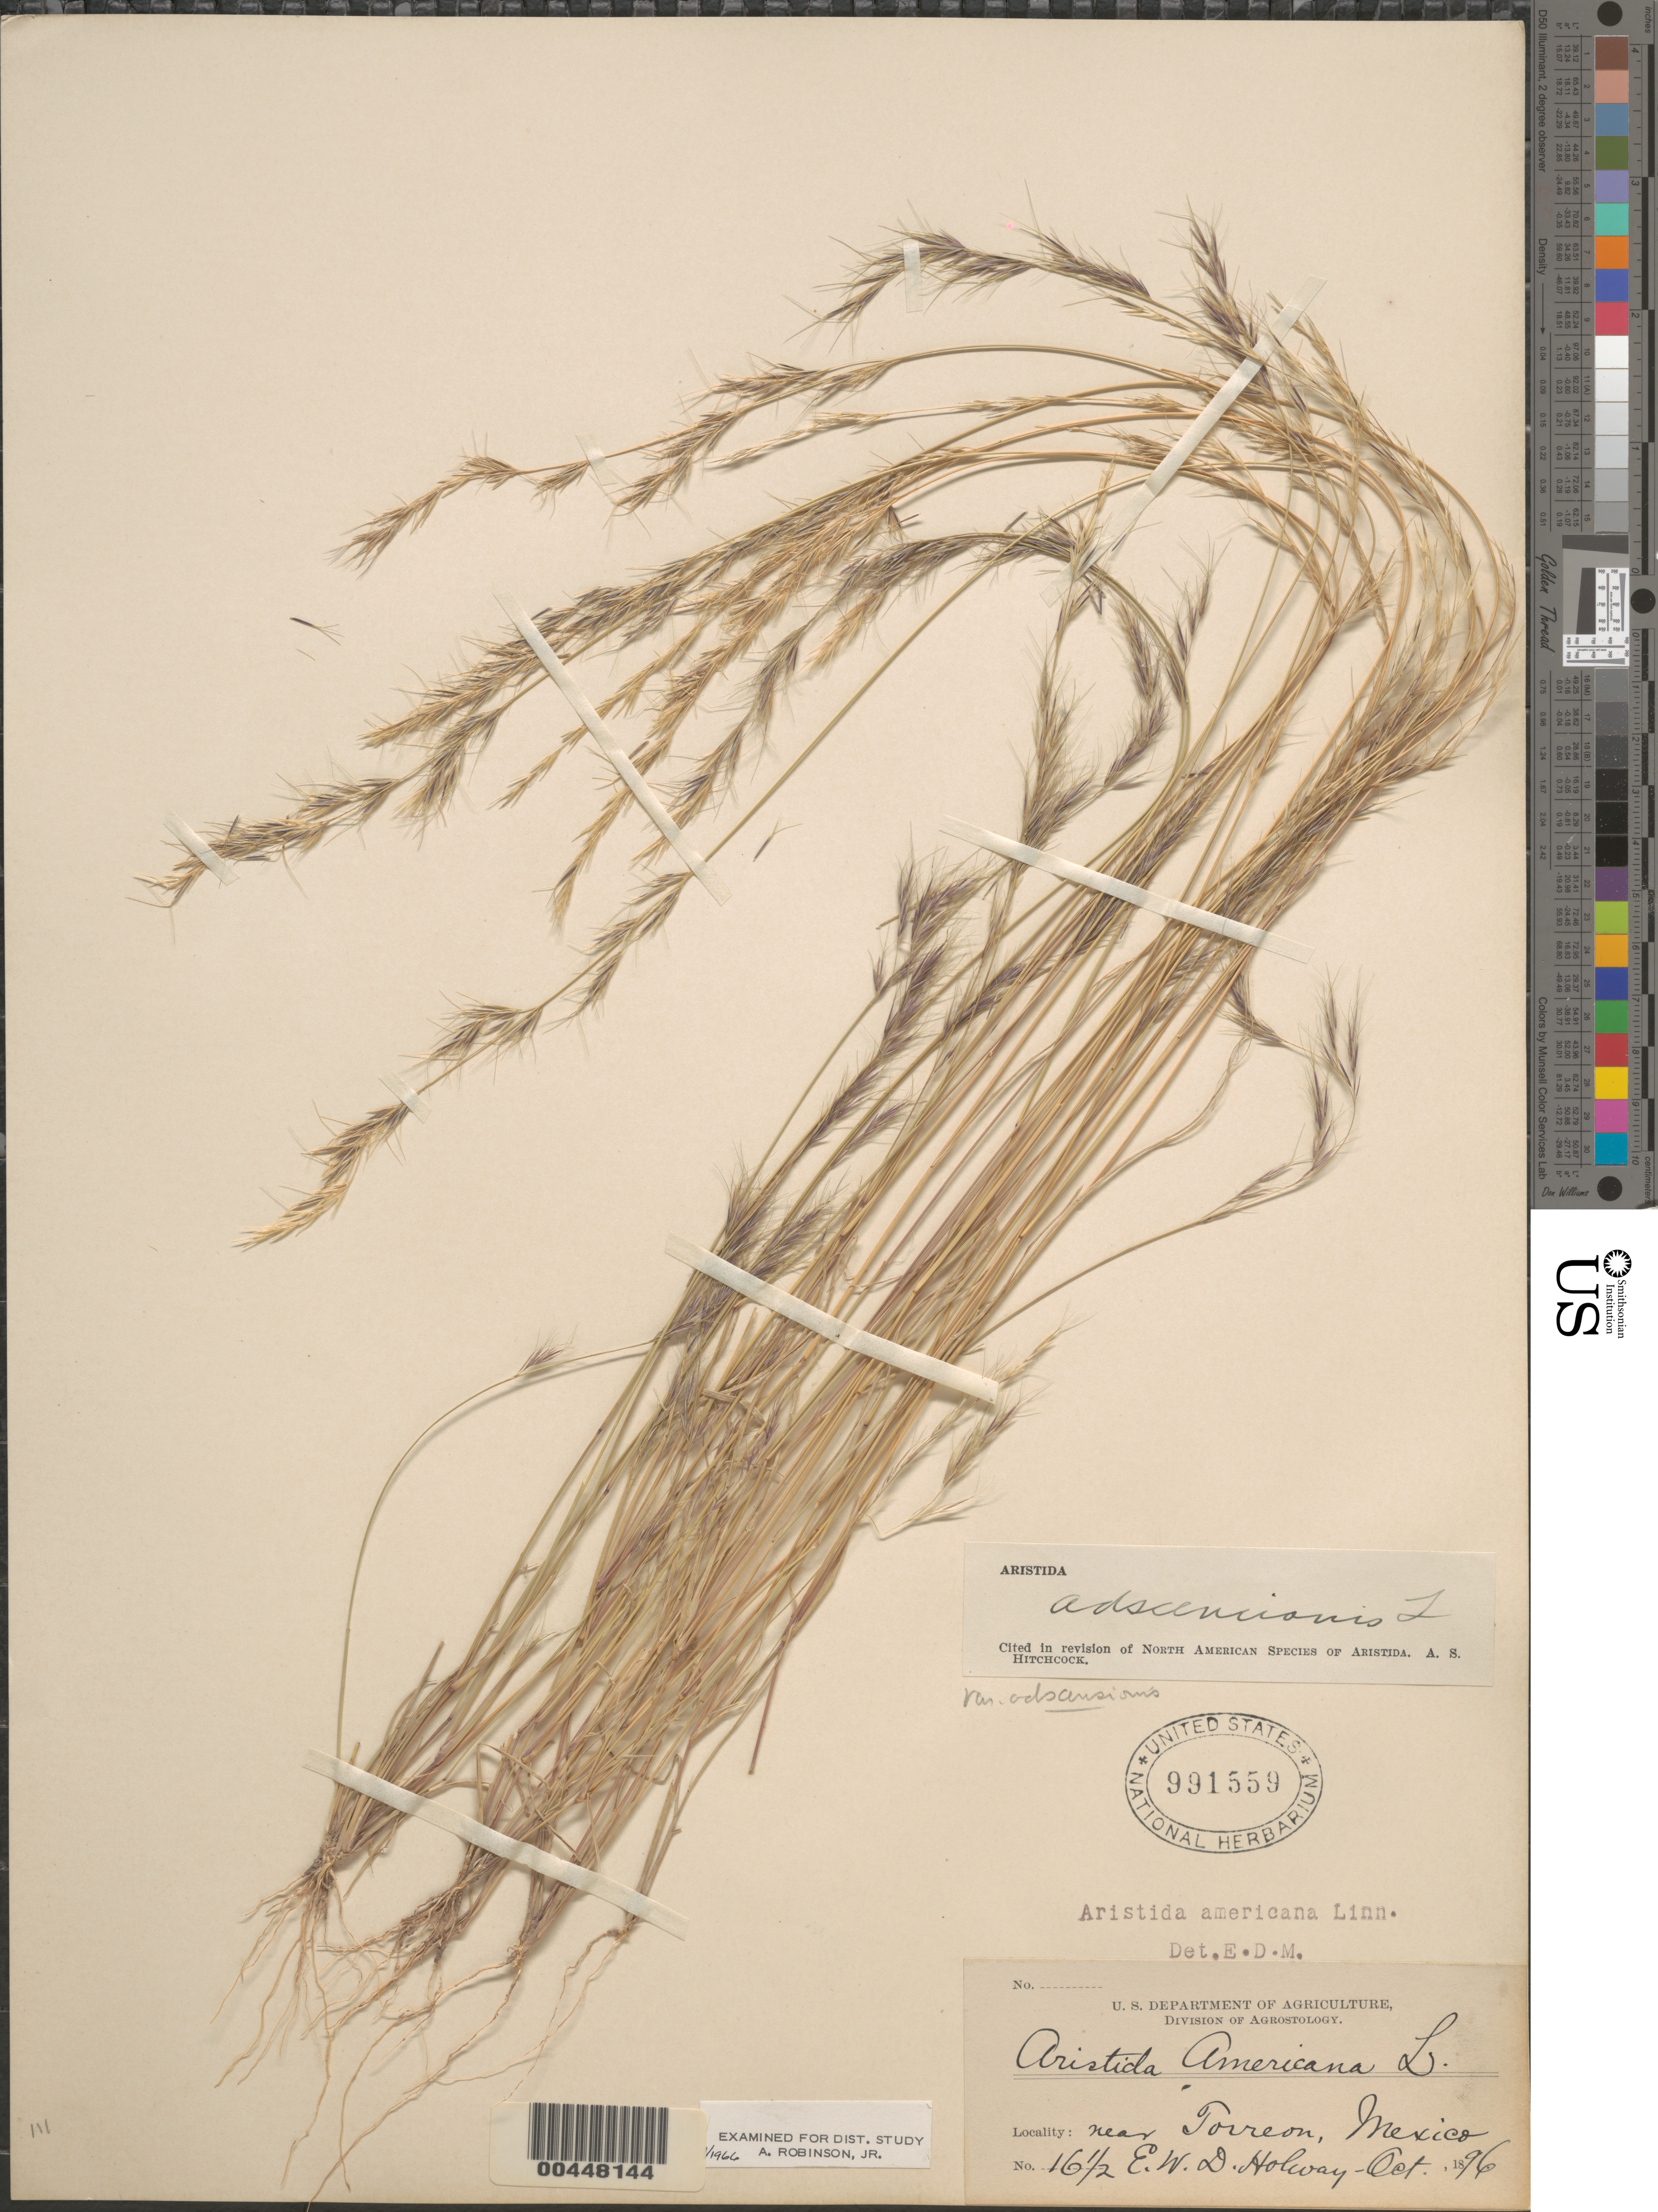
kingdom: Plantae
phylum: Tracheophyta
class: Liliopsida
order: Poales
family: Poaceae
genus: Aristida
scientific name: Aristida adscensionis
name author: L.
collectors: E. W. D. Holway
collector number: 16.5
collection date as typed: Oct 1896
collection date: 1896-10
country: Mexico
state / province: Coahuila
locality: near Torreon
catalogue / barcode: US 991559